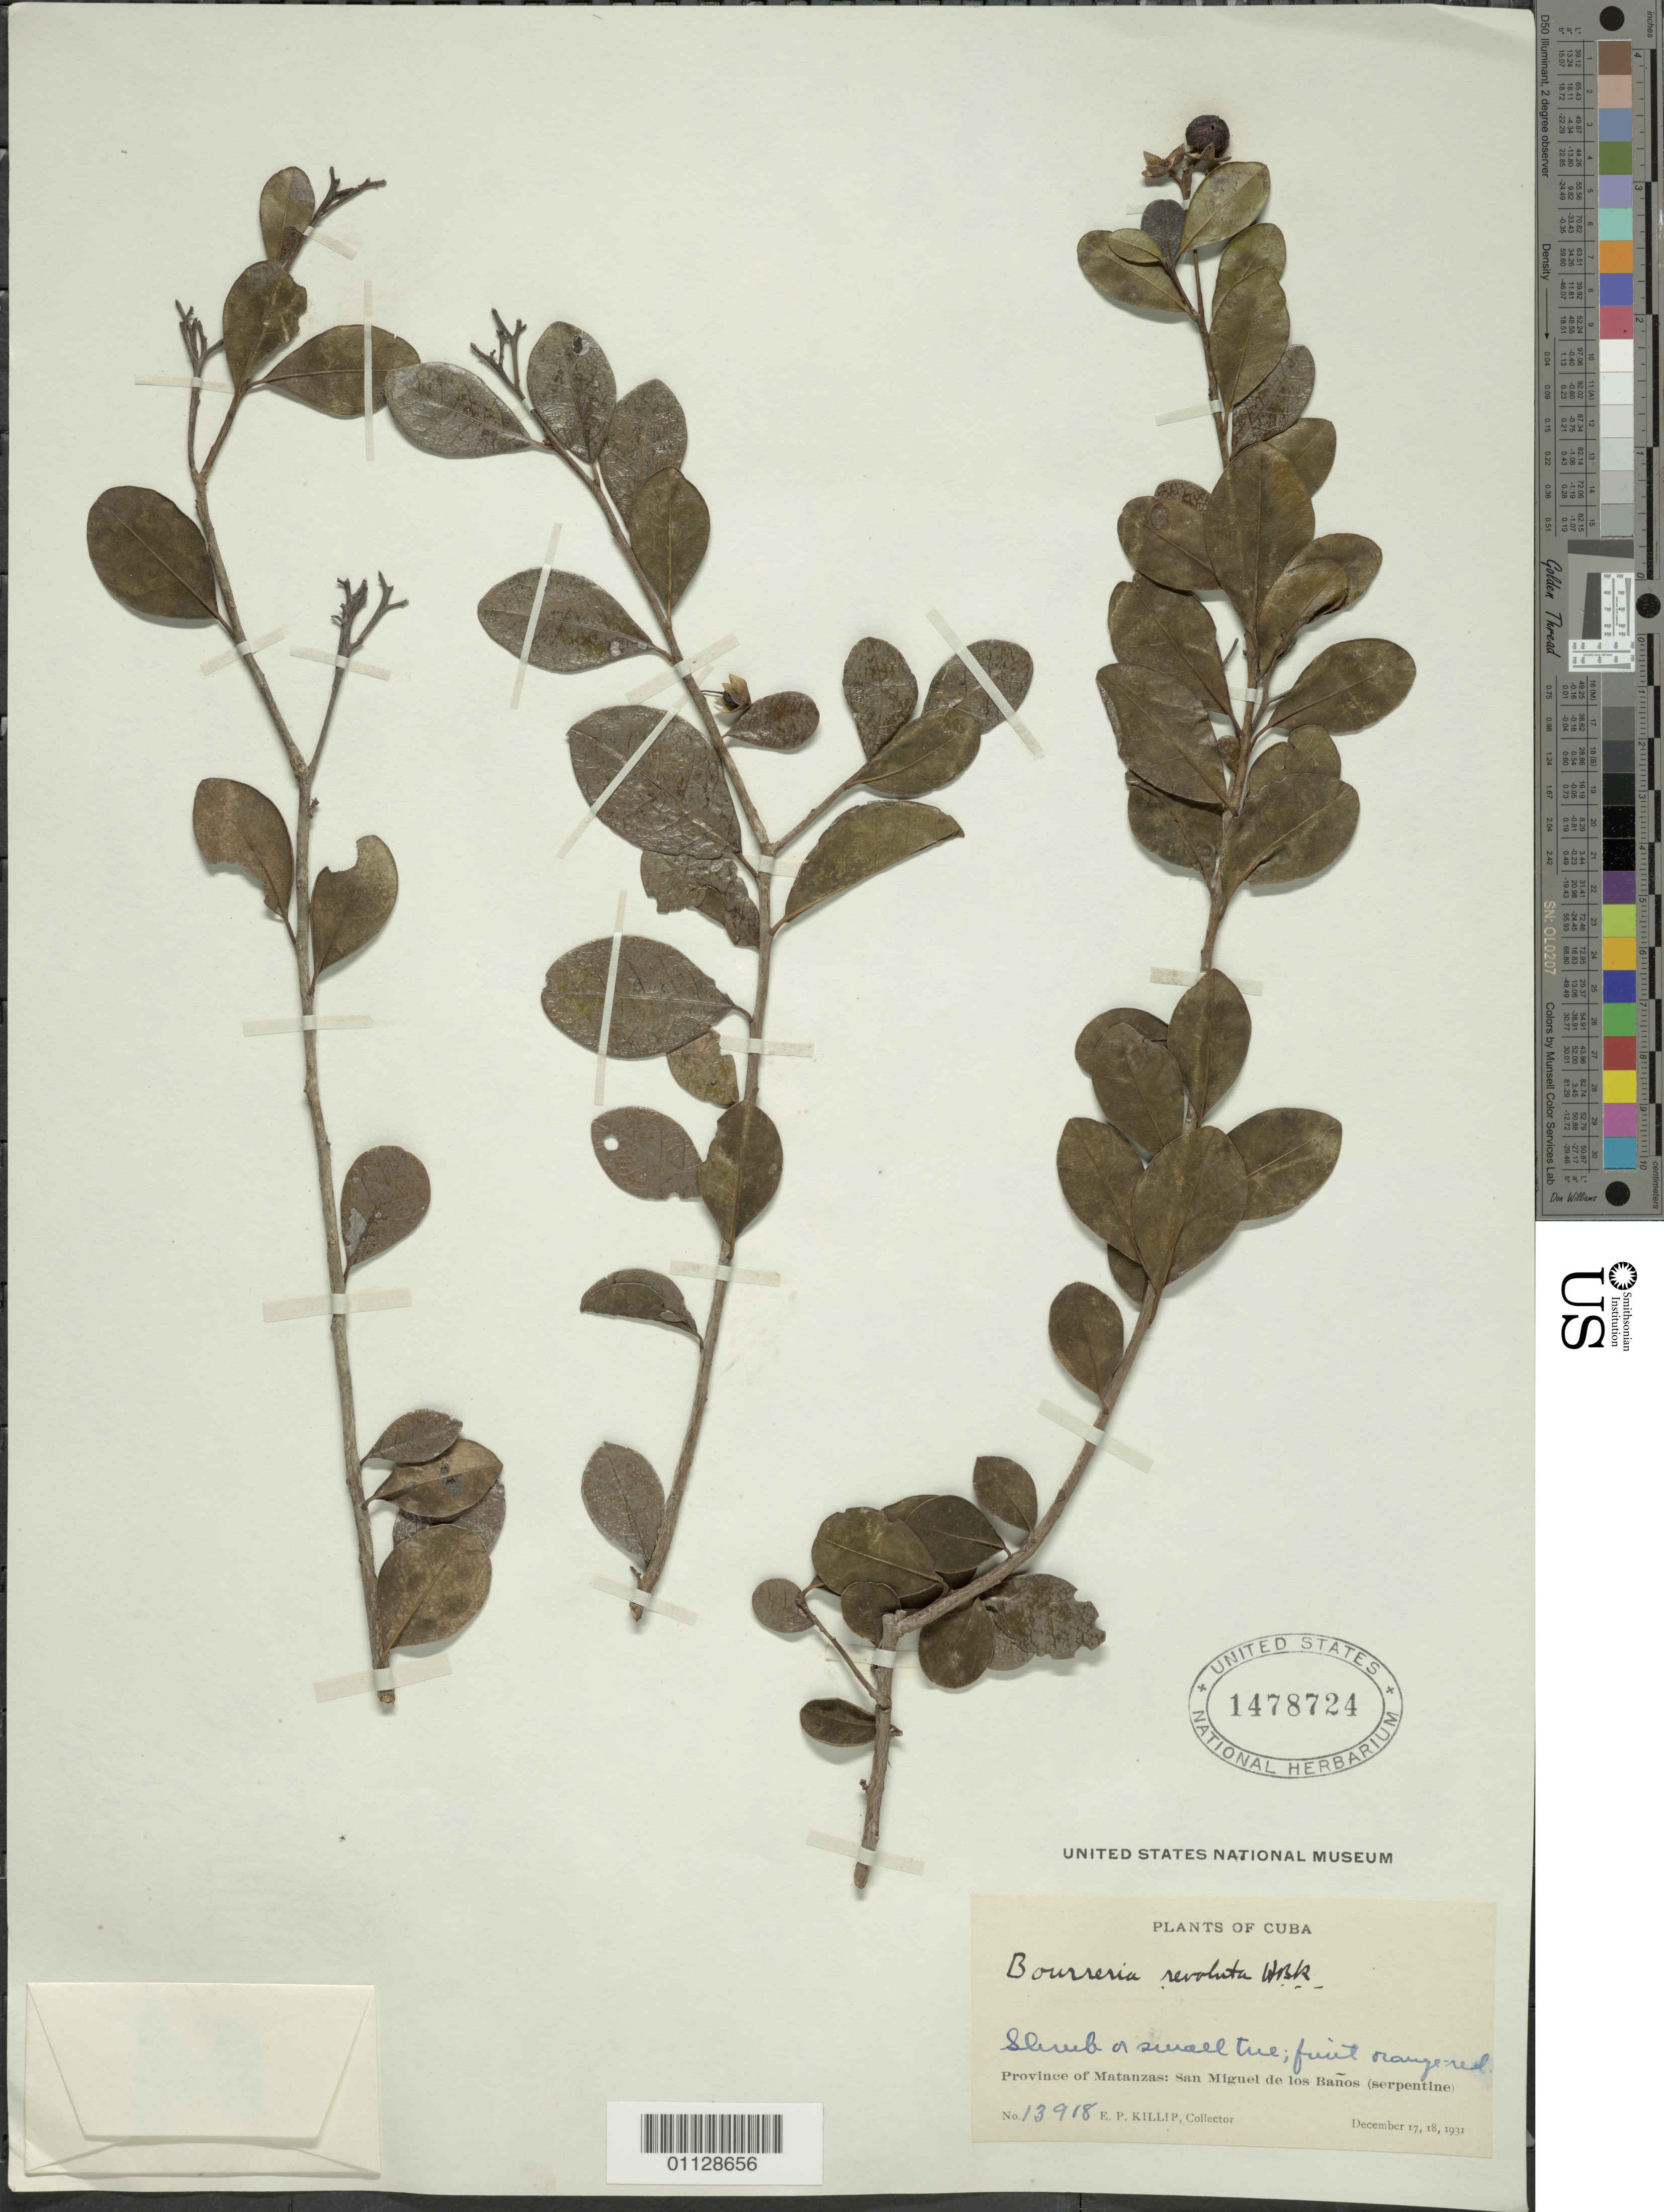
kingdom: Plantae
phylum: Tracheophyta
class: Magnoliopsida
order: Boraginales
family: Ehretiaceae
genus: Bourreria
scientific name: Bourreria succulenta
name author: Jacq.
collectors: E. P. Killip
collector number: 13918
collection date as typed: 17 Dec 1931 and 18 Dec 1931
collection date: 1931-12-17,1931-12-18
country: Cuba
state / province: Matanzas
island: Cuba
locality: San Miguel de los Banos (serpentine)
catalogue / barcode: US 1478724